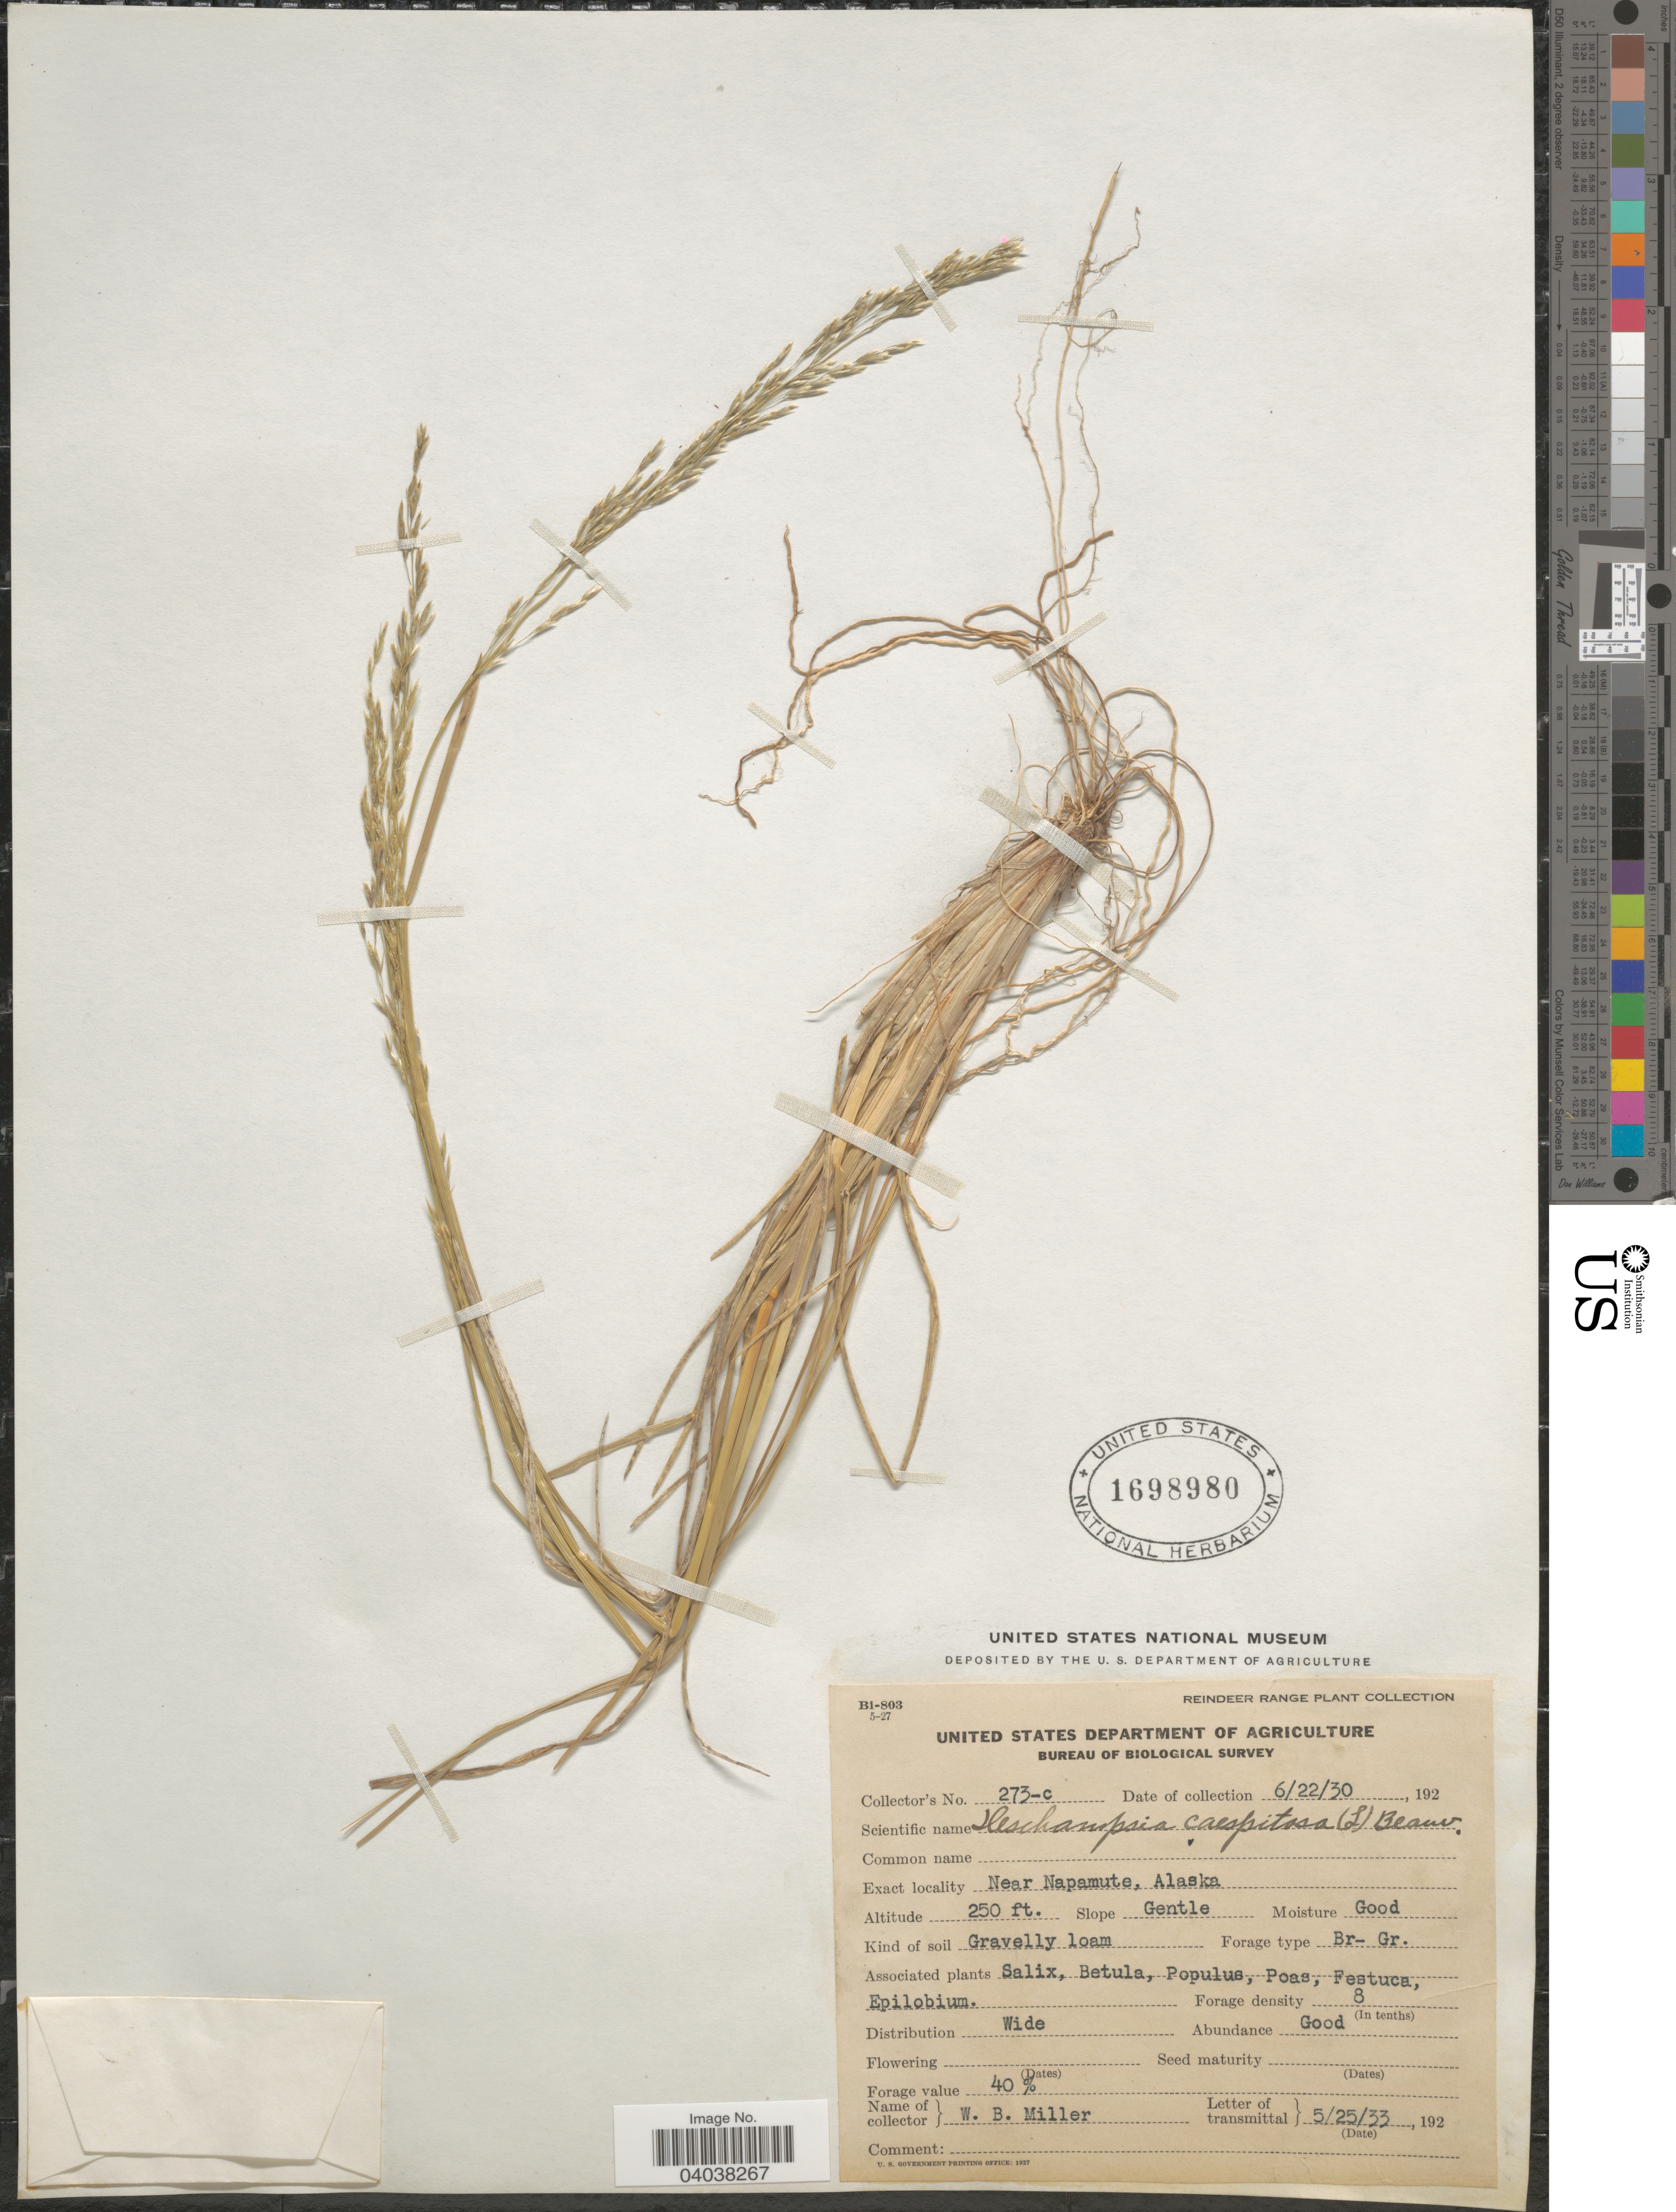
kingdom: Plantae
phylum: Tracheophyta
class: Liliopsida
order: Poales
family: Poaceae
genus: Deschampsia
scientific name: Deschampsia cespitosa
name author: (L.) P. Beauv.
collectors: W. Miller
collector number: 273-c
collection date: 1930-06-22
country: United States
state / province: Alaska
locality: Near Napamute.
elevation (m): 76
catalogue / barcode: US 1698980